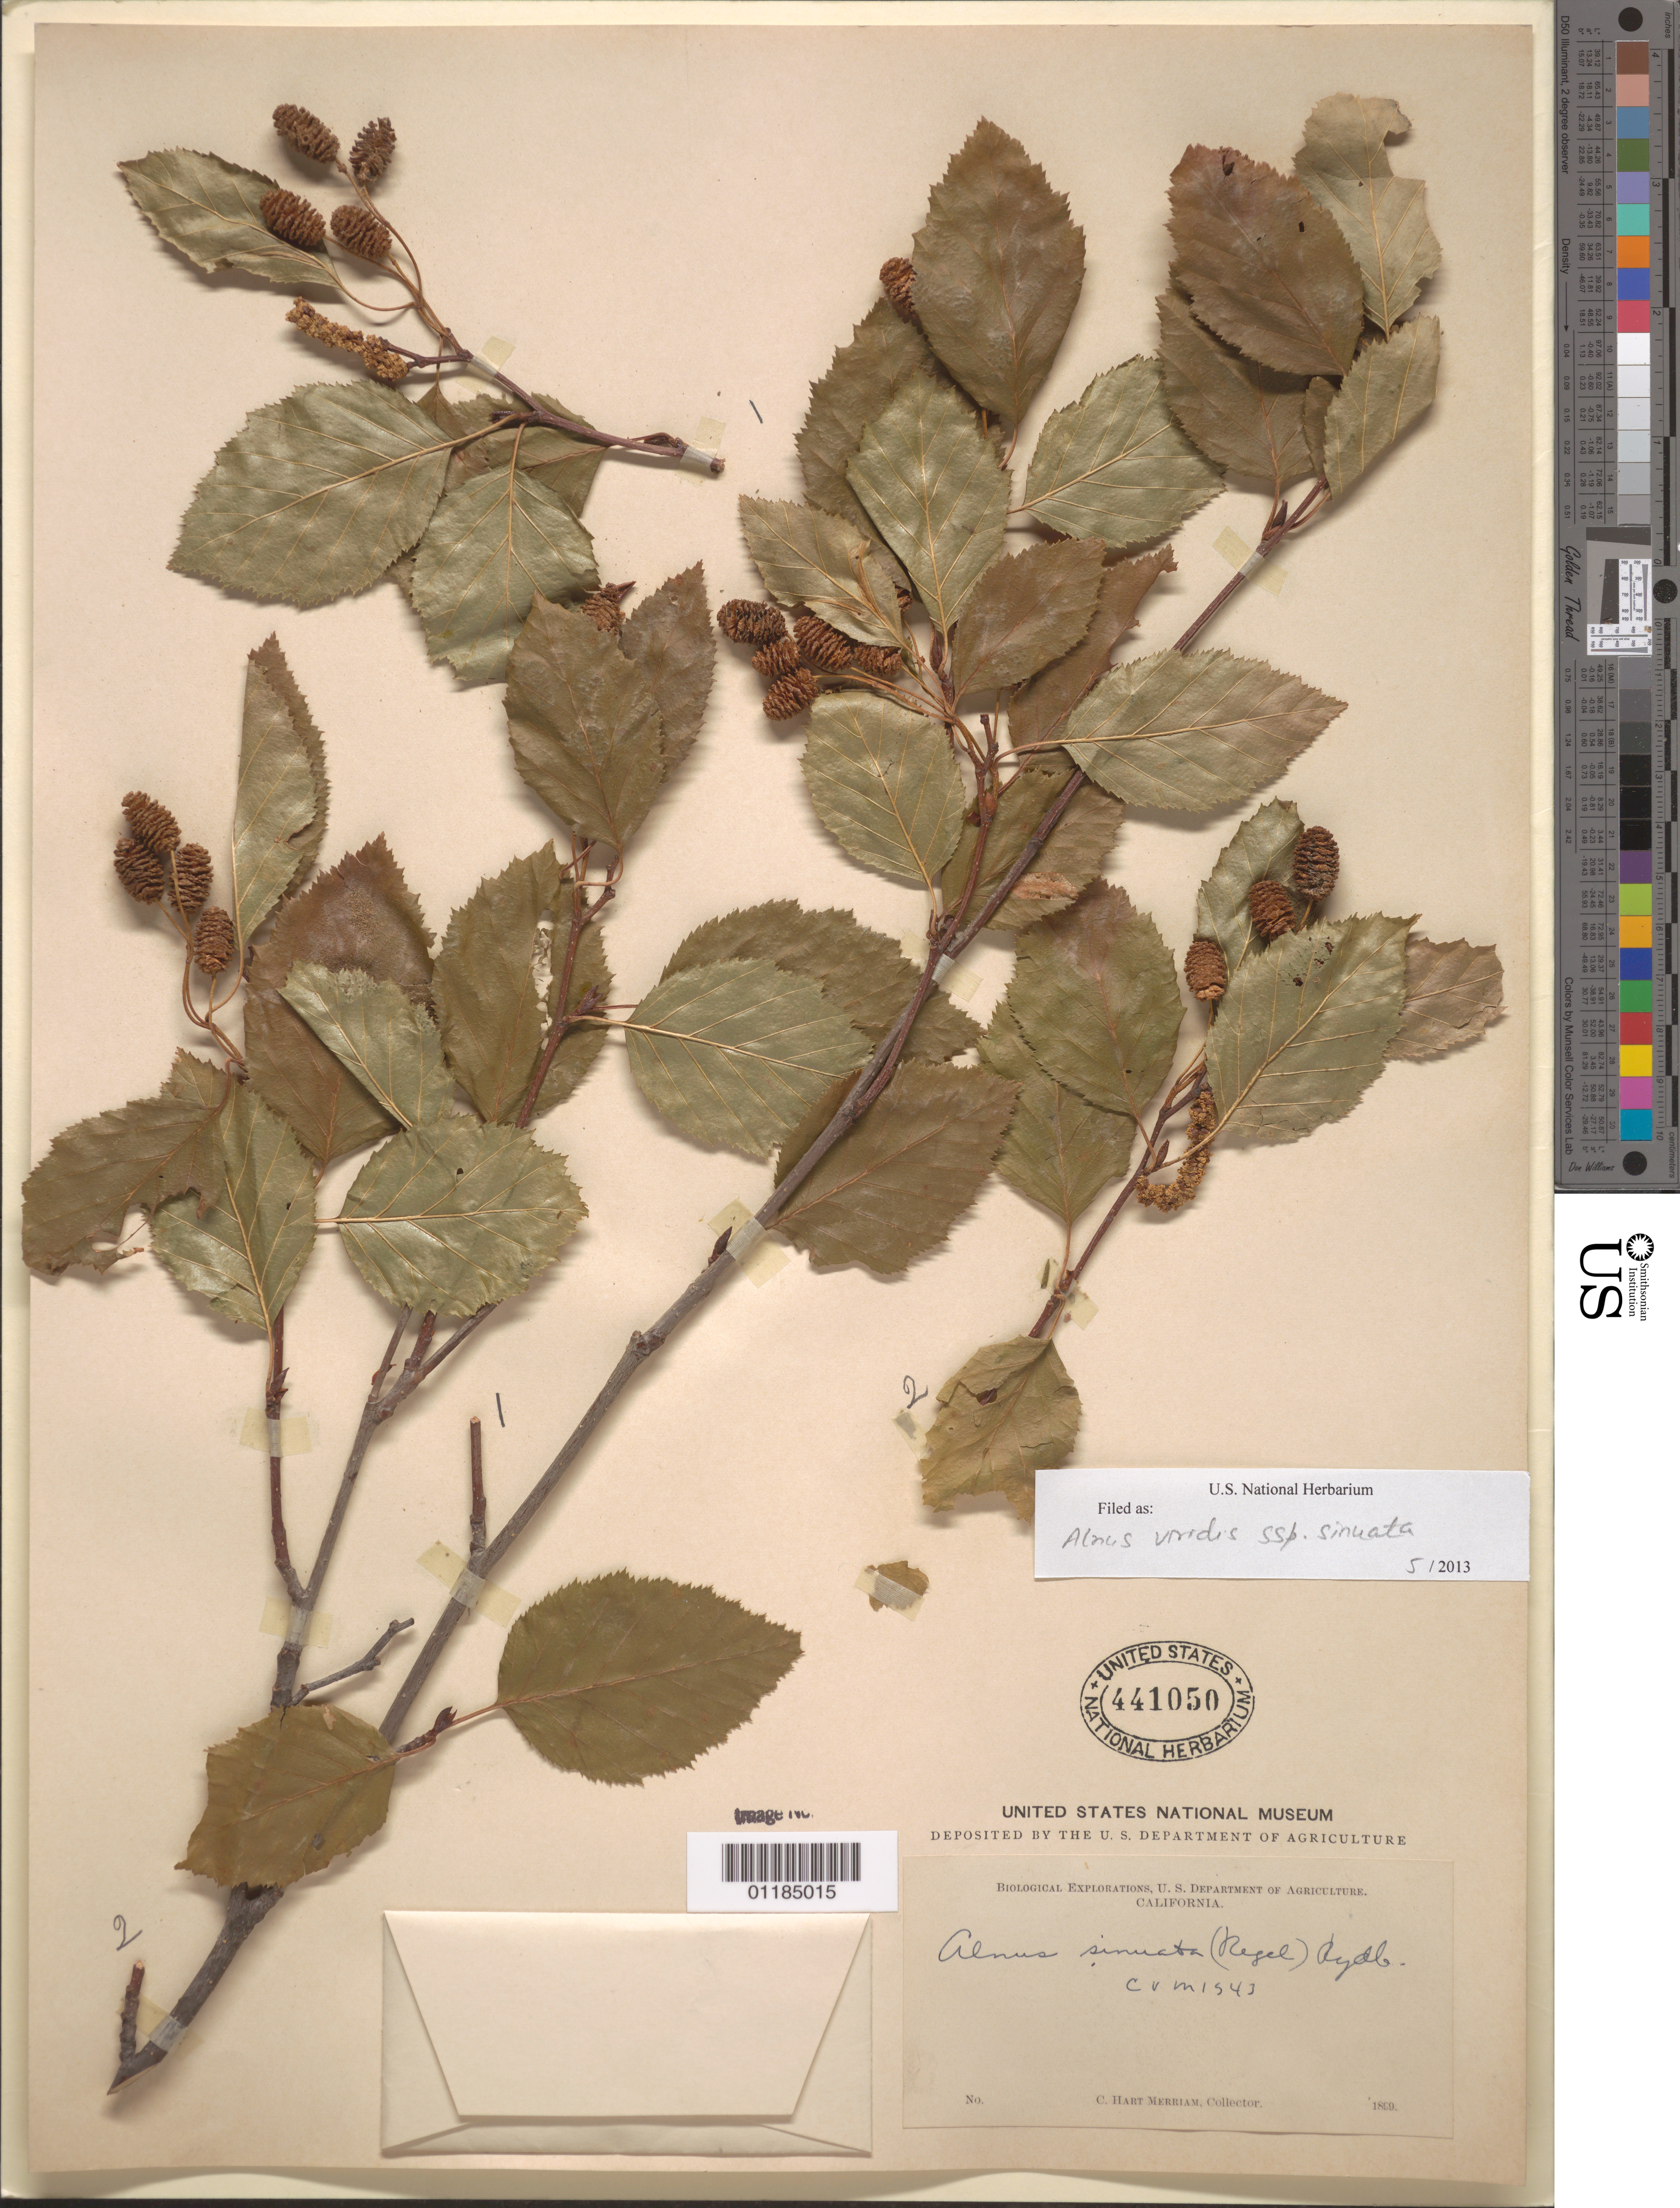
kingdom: Plantae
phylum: Tracheophyta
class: Magnoliopsida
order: Fagales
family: Betulaceae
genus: Alnus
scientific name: Alnus viridis subsp. sinuata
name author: Regel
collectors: C. Merriam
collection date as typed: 1899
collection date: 1899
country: United States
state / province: California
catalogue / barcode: US 441050